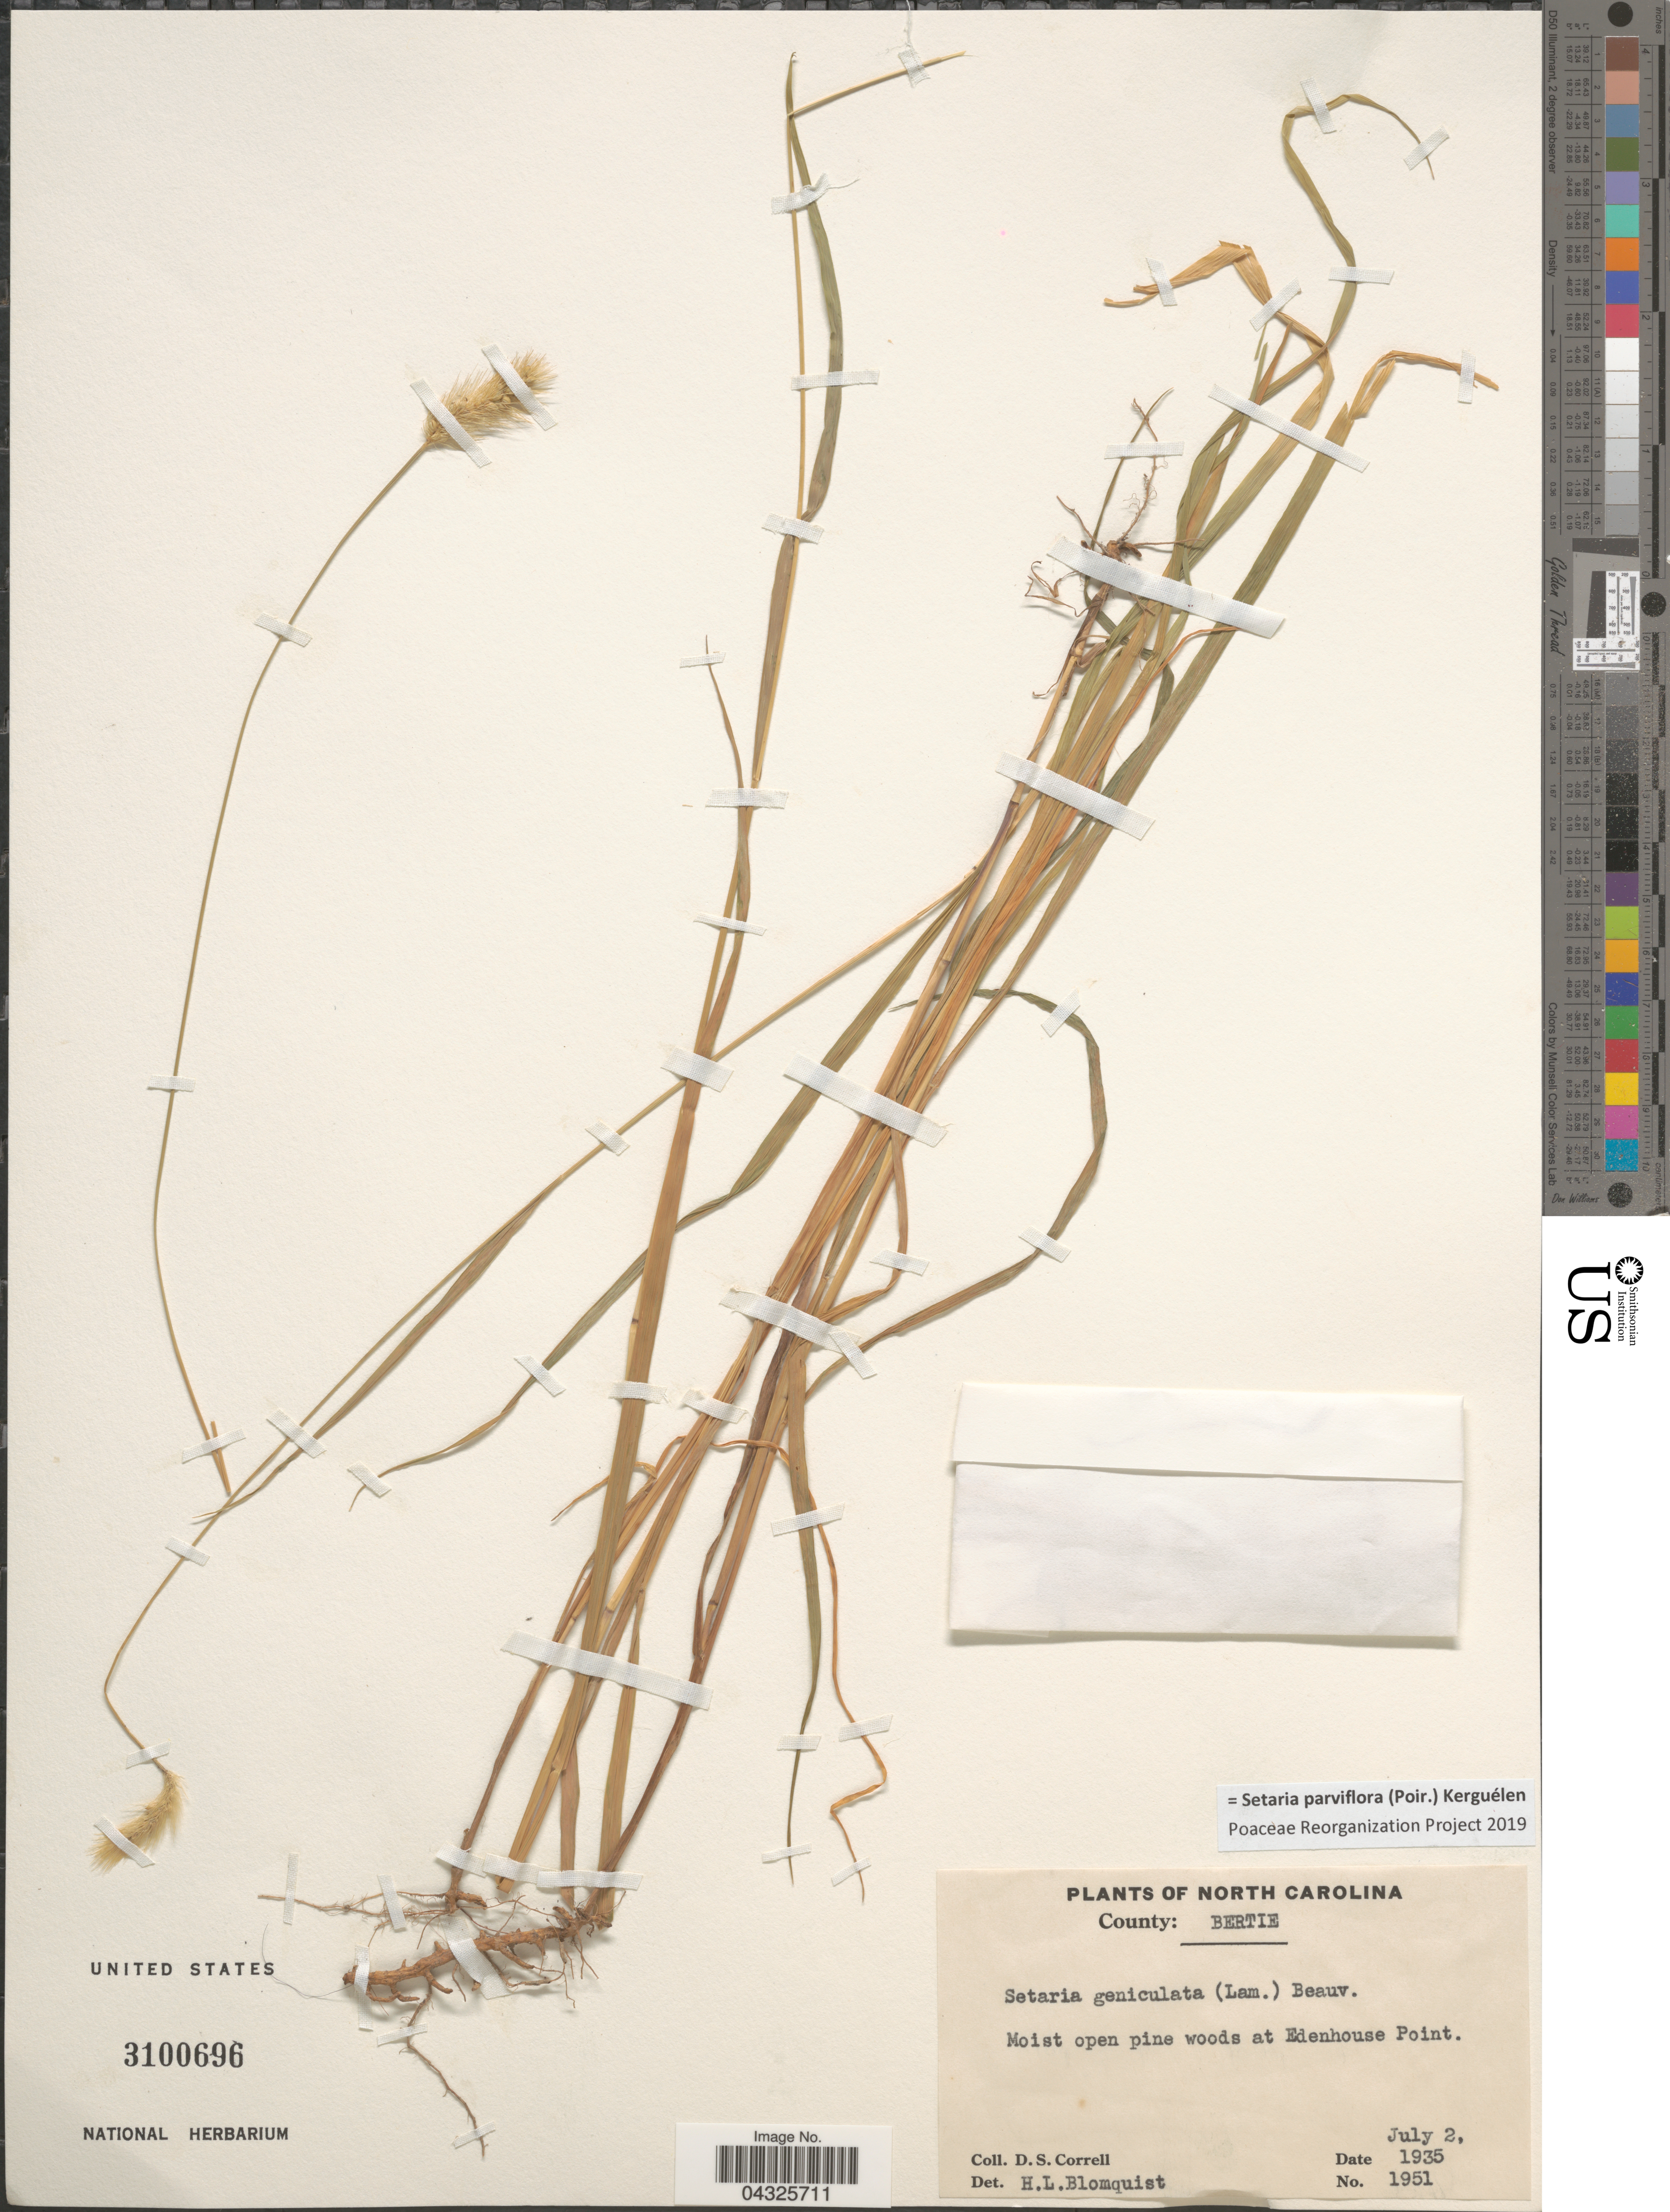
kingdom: Plantae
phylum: Tracheophyta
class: Liliopsida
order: Poales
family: Poaceae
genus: Setaria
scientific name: Setaria parviflora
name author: (Poir.) Kerguélen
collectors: D. S. Correll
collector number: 1951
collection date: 1935-07-02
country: United States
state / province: North Carolina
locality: County: Beertie. Moist open pine woods at Edenhouse Point.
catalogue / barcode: US 3100696